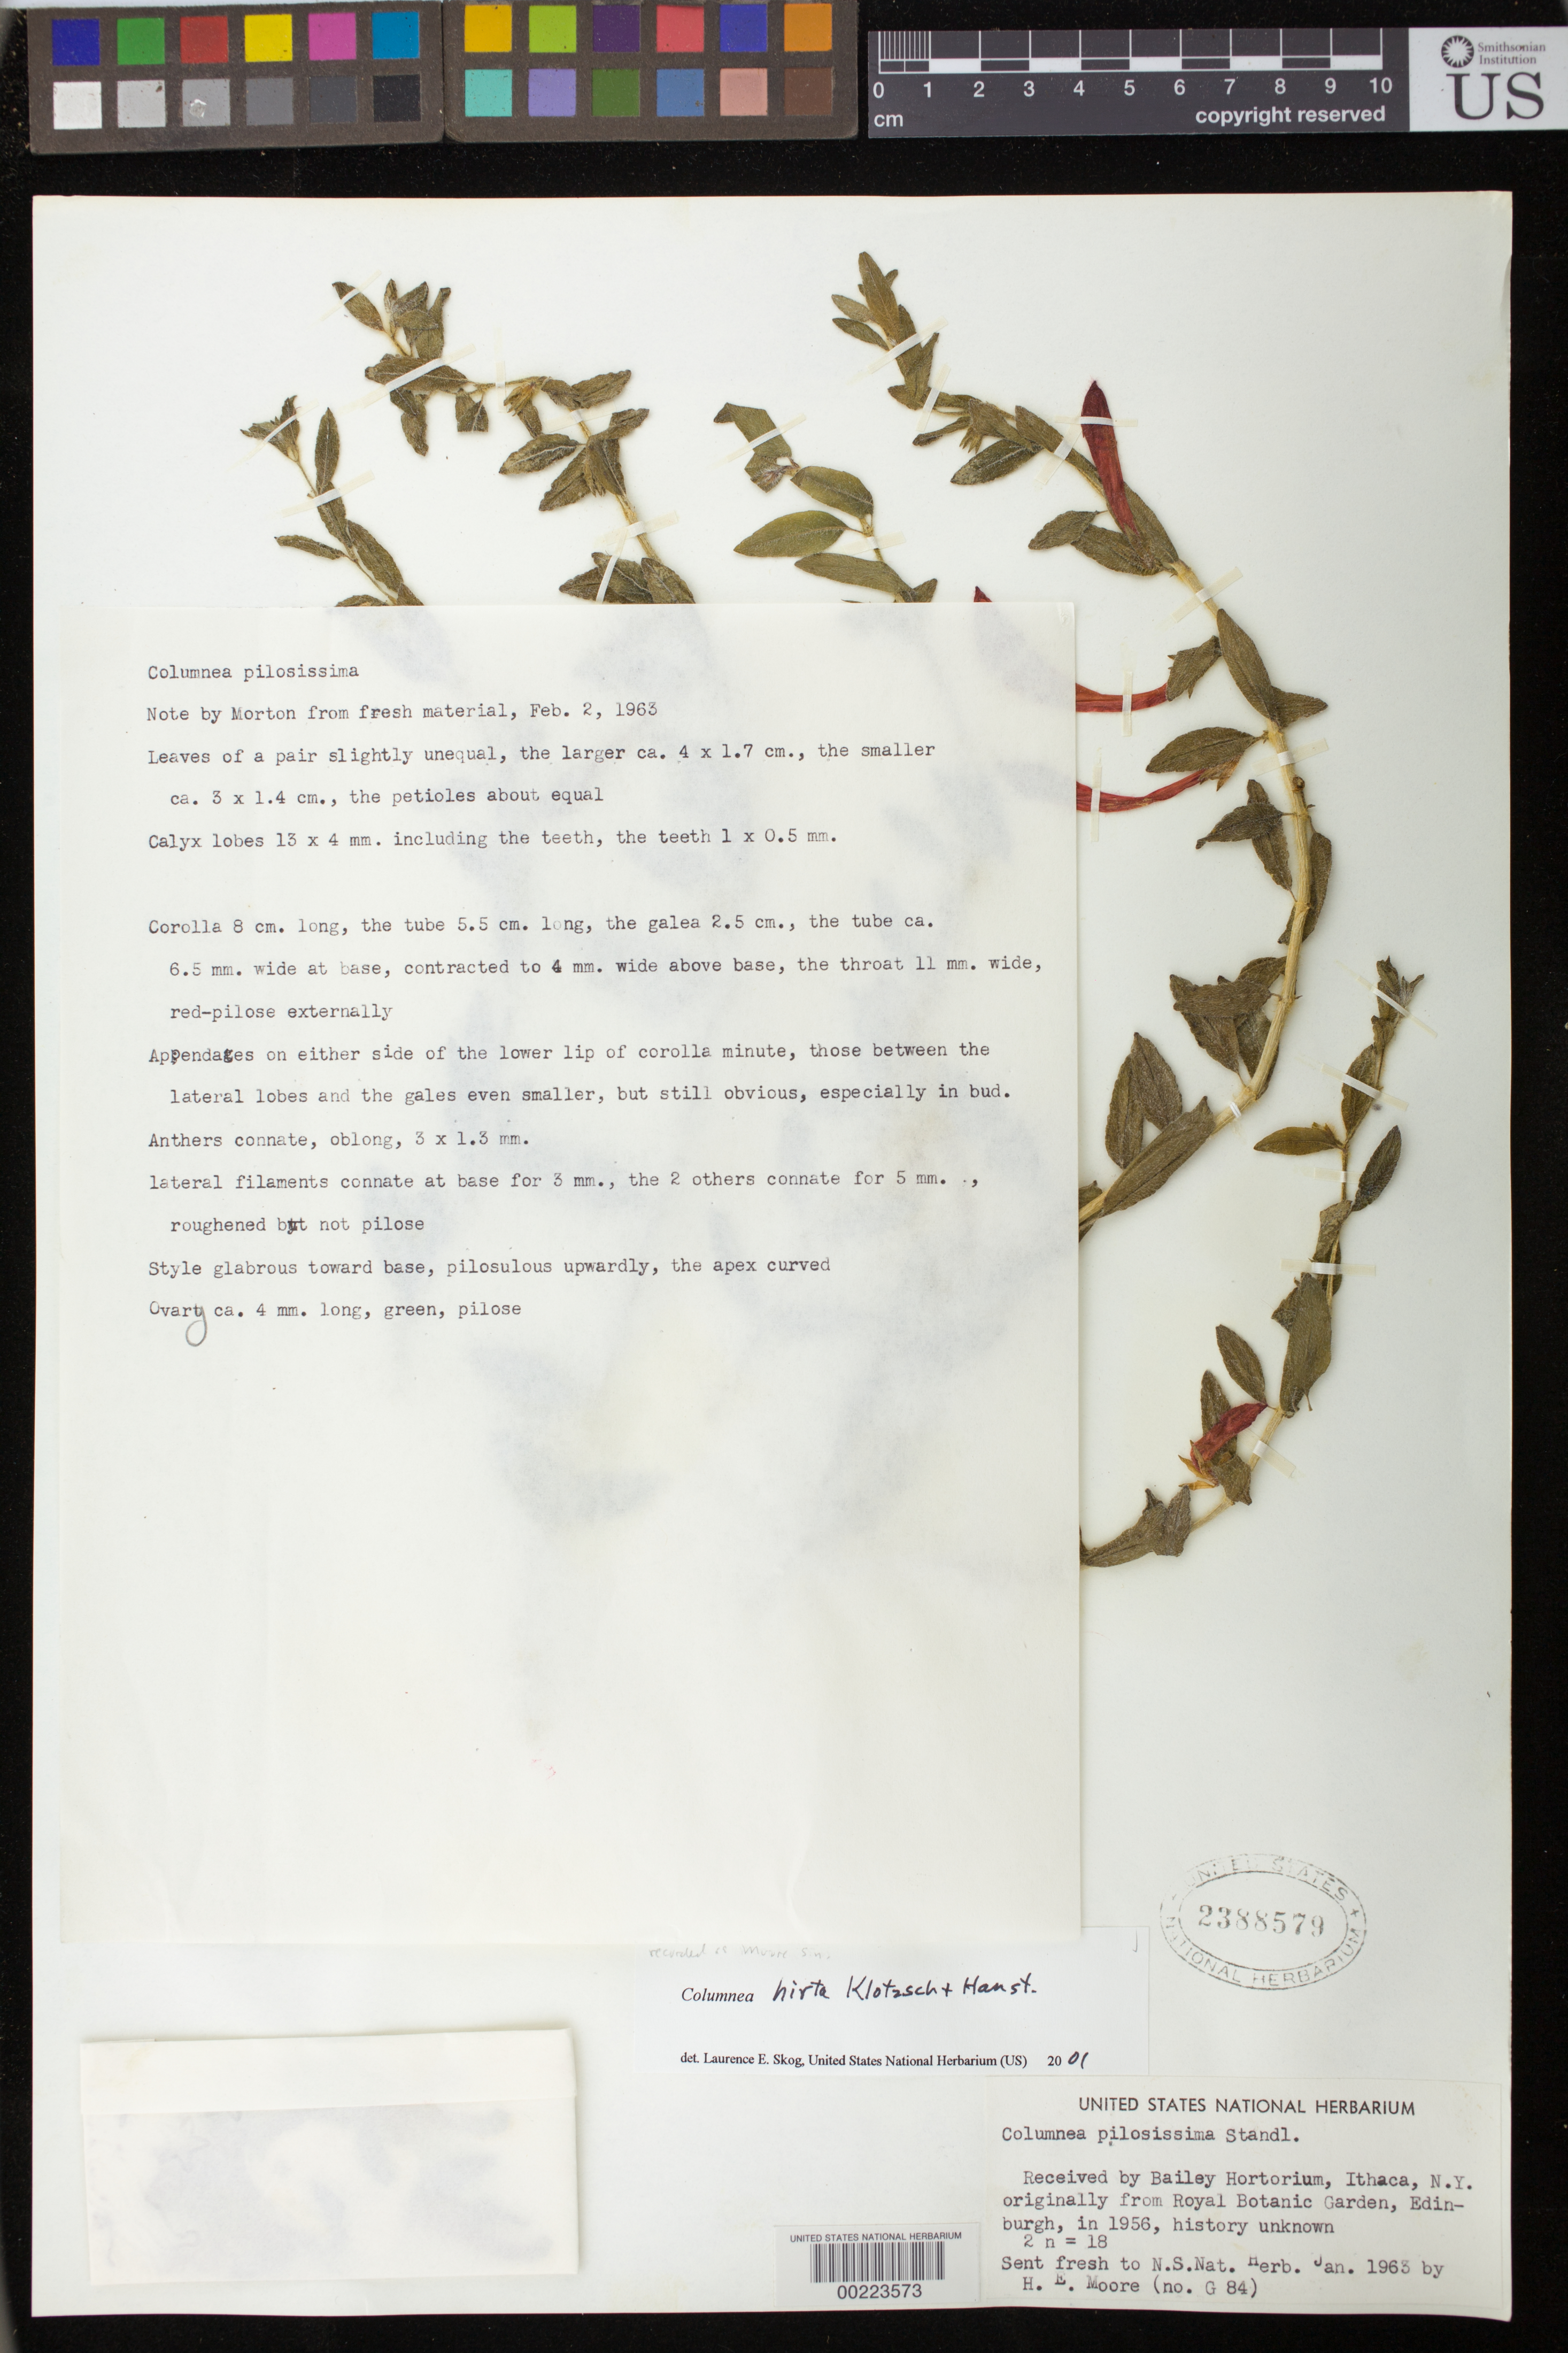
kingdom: Plantae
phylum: Tracheophyta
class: Magnoliopsida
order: Lamiales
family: Gesneriaceae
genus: Columnea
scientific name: Columnea hirta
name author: Klotzsch & Hanst.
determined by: Skog, Laurence E.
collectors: H. E. Moore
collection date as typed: Jan 1963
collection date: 1963-01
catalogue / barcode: US 2388579